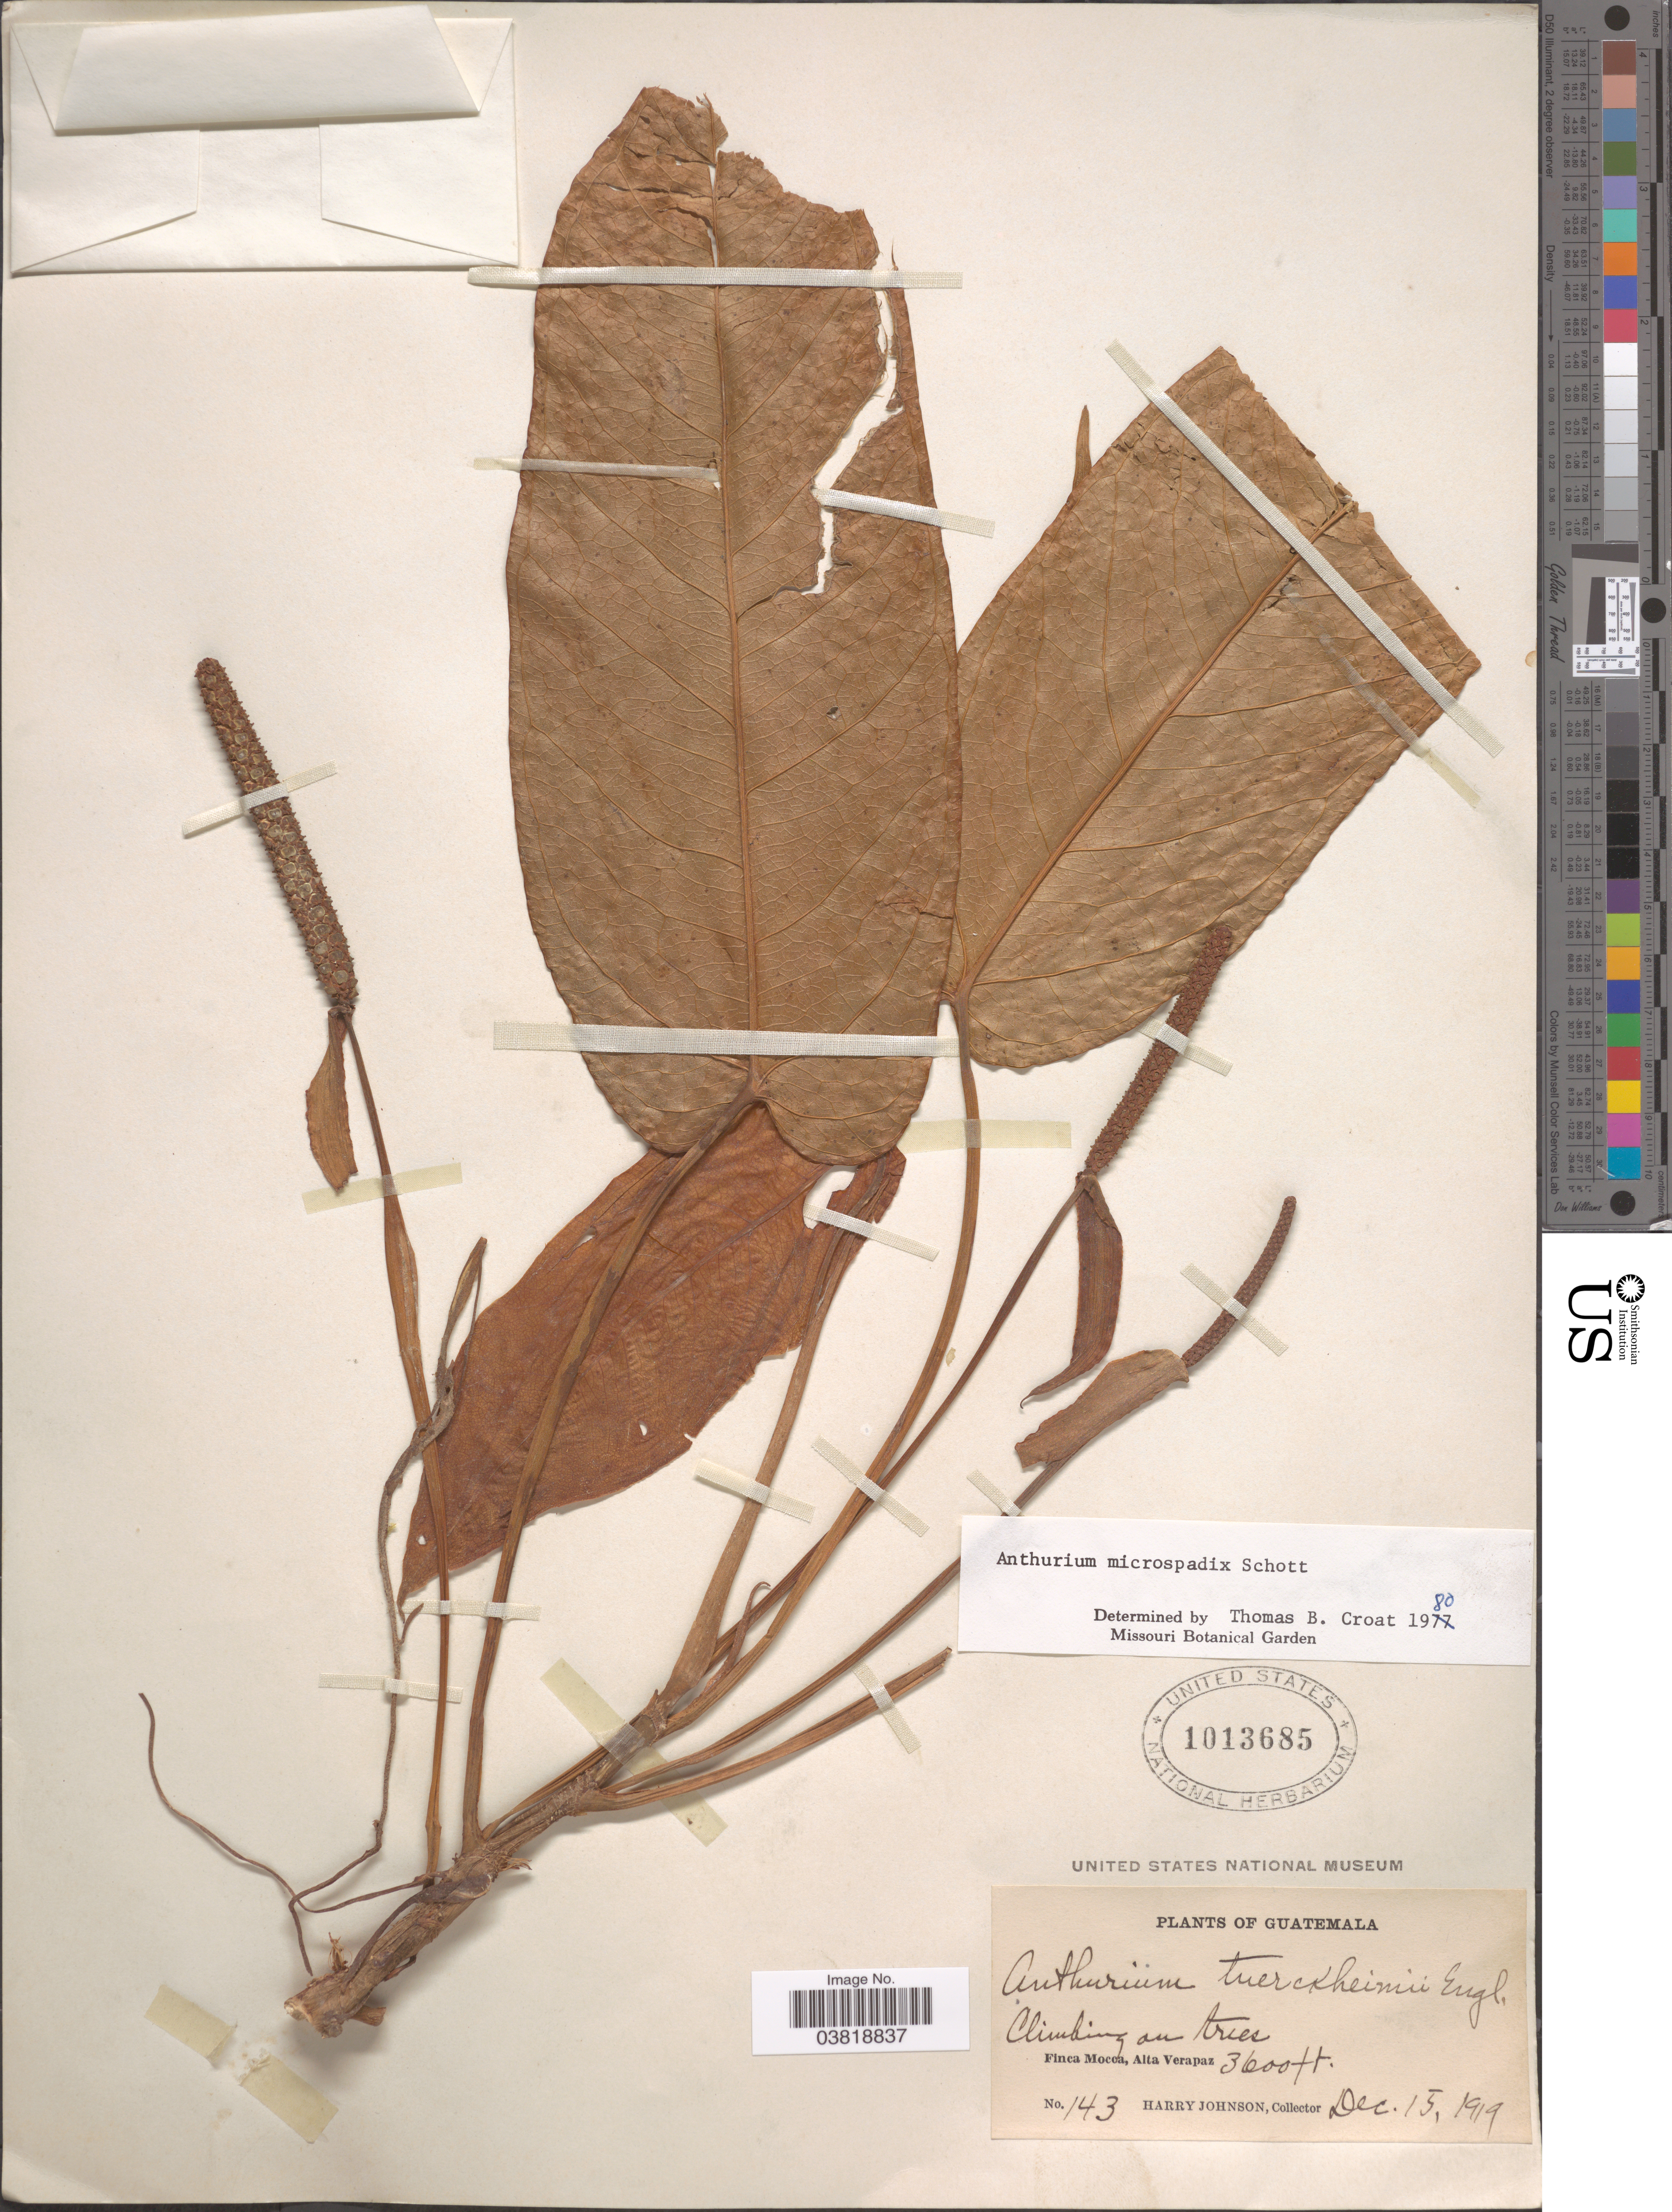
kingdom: Plantae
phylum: Tracheophyta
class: Liliopsida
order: Alismatales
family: Araceae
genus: Anthurium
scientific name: Anthurium microspadix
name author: Schott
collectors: H. Johnson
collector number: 143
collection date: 1919-12-15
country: Guatemala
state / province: Alta Verapaz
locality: Finca Mocca.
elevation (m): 1097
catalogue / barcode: US 1013685